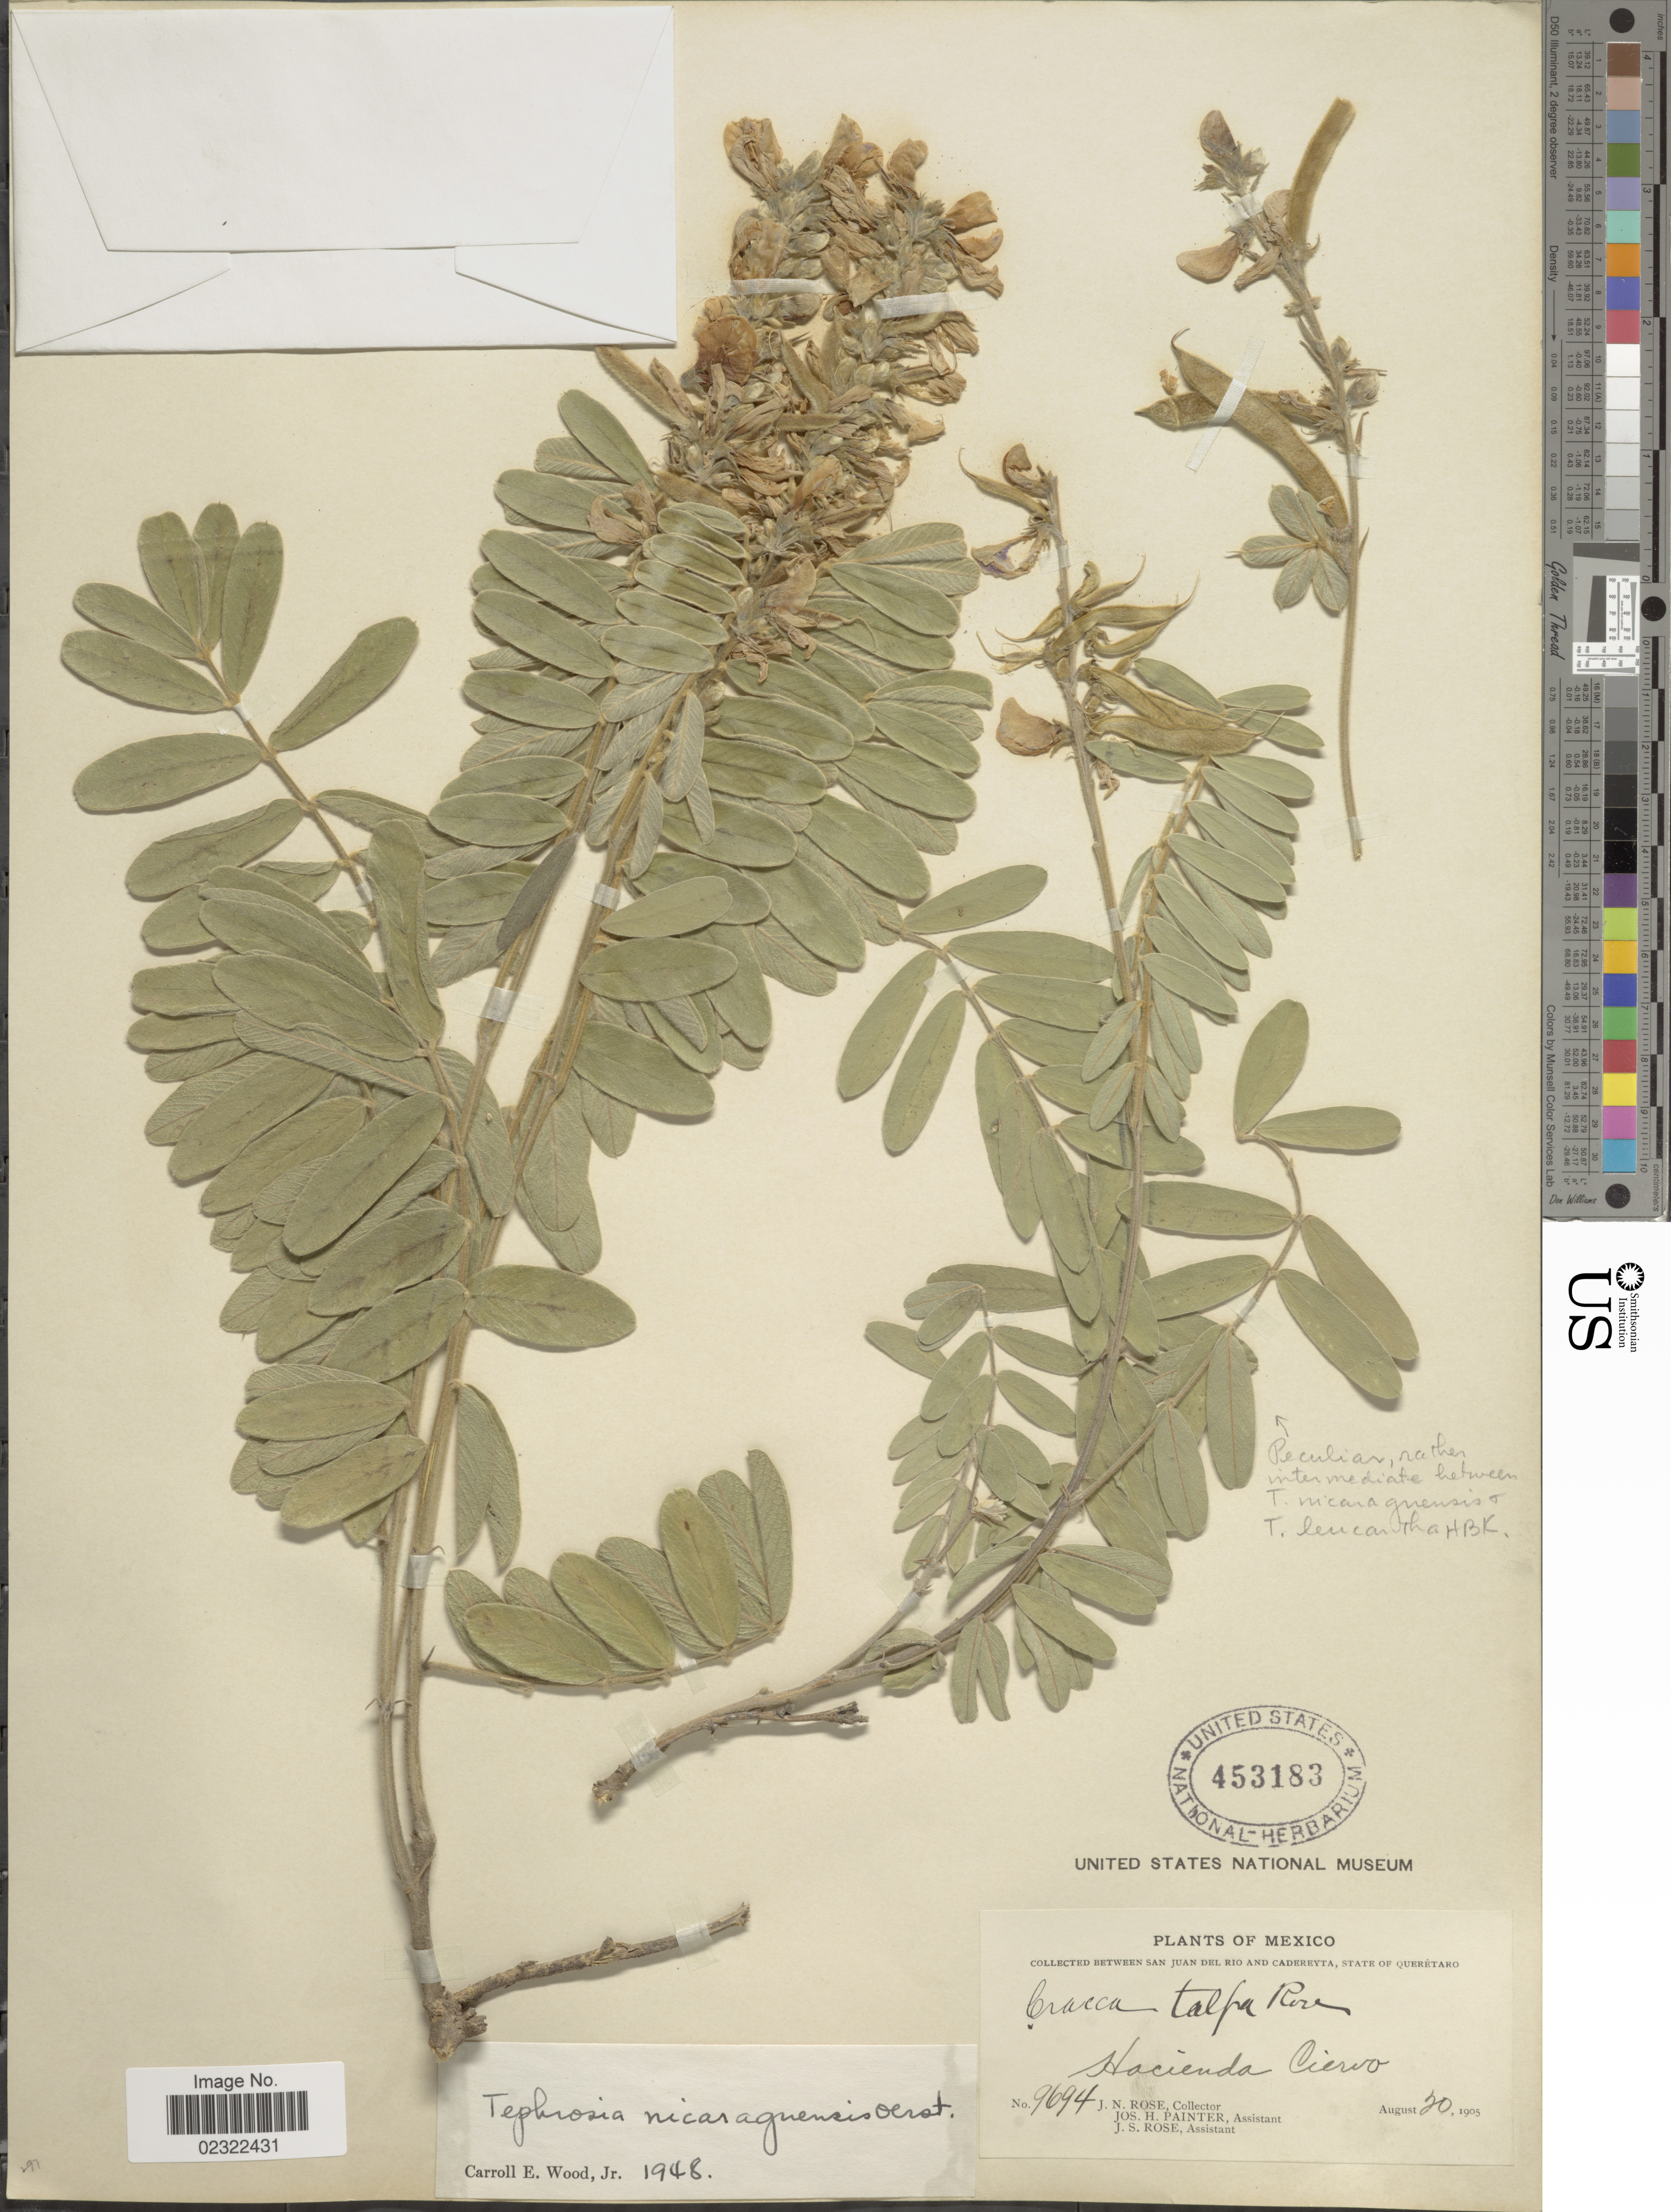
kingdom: Plantae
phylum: Tracheophyta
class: Magnoliopsida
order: Fabales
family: Fabaceae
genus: Tephrosia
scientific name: Tephrosia nicaraguensis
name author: Oerst.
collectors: J. N. Rose, J. H. Painter & J. S. Rose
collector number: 9694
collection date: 1905-08-20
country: Mexico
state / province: Querétaro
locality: Between San Juan del Rio and Cadereyta, State of Queretaro. Hacienda Cierro.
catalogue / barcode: US 453183